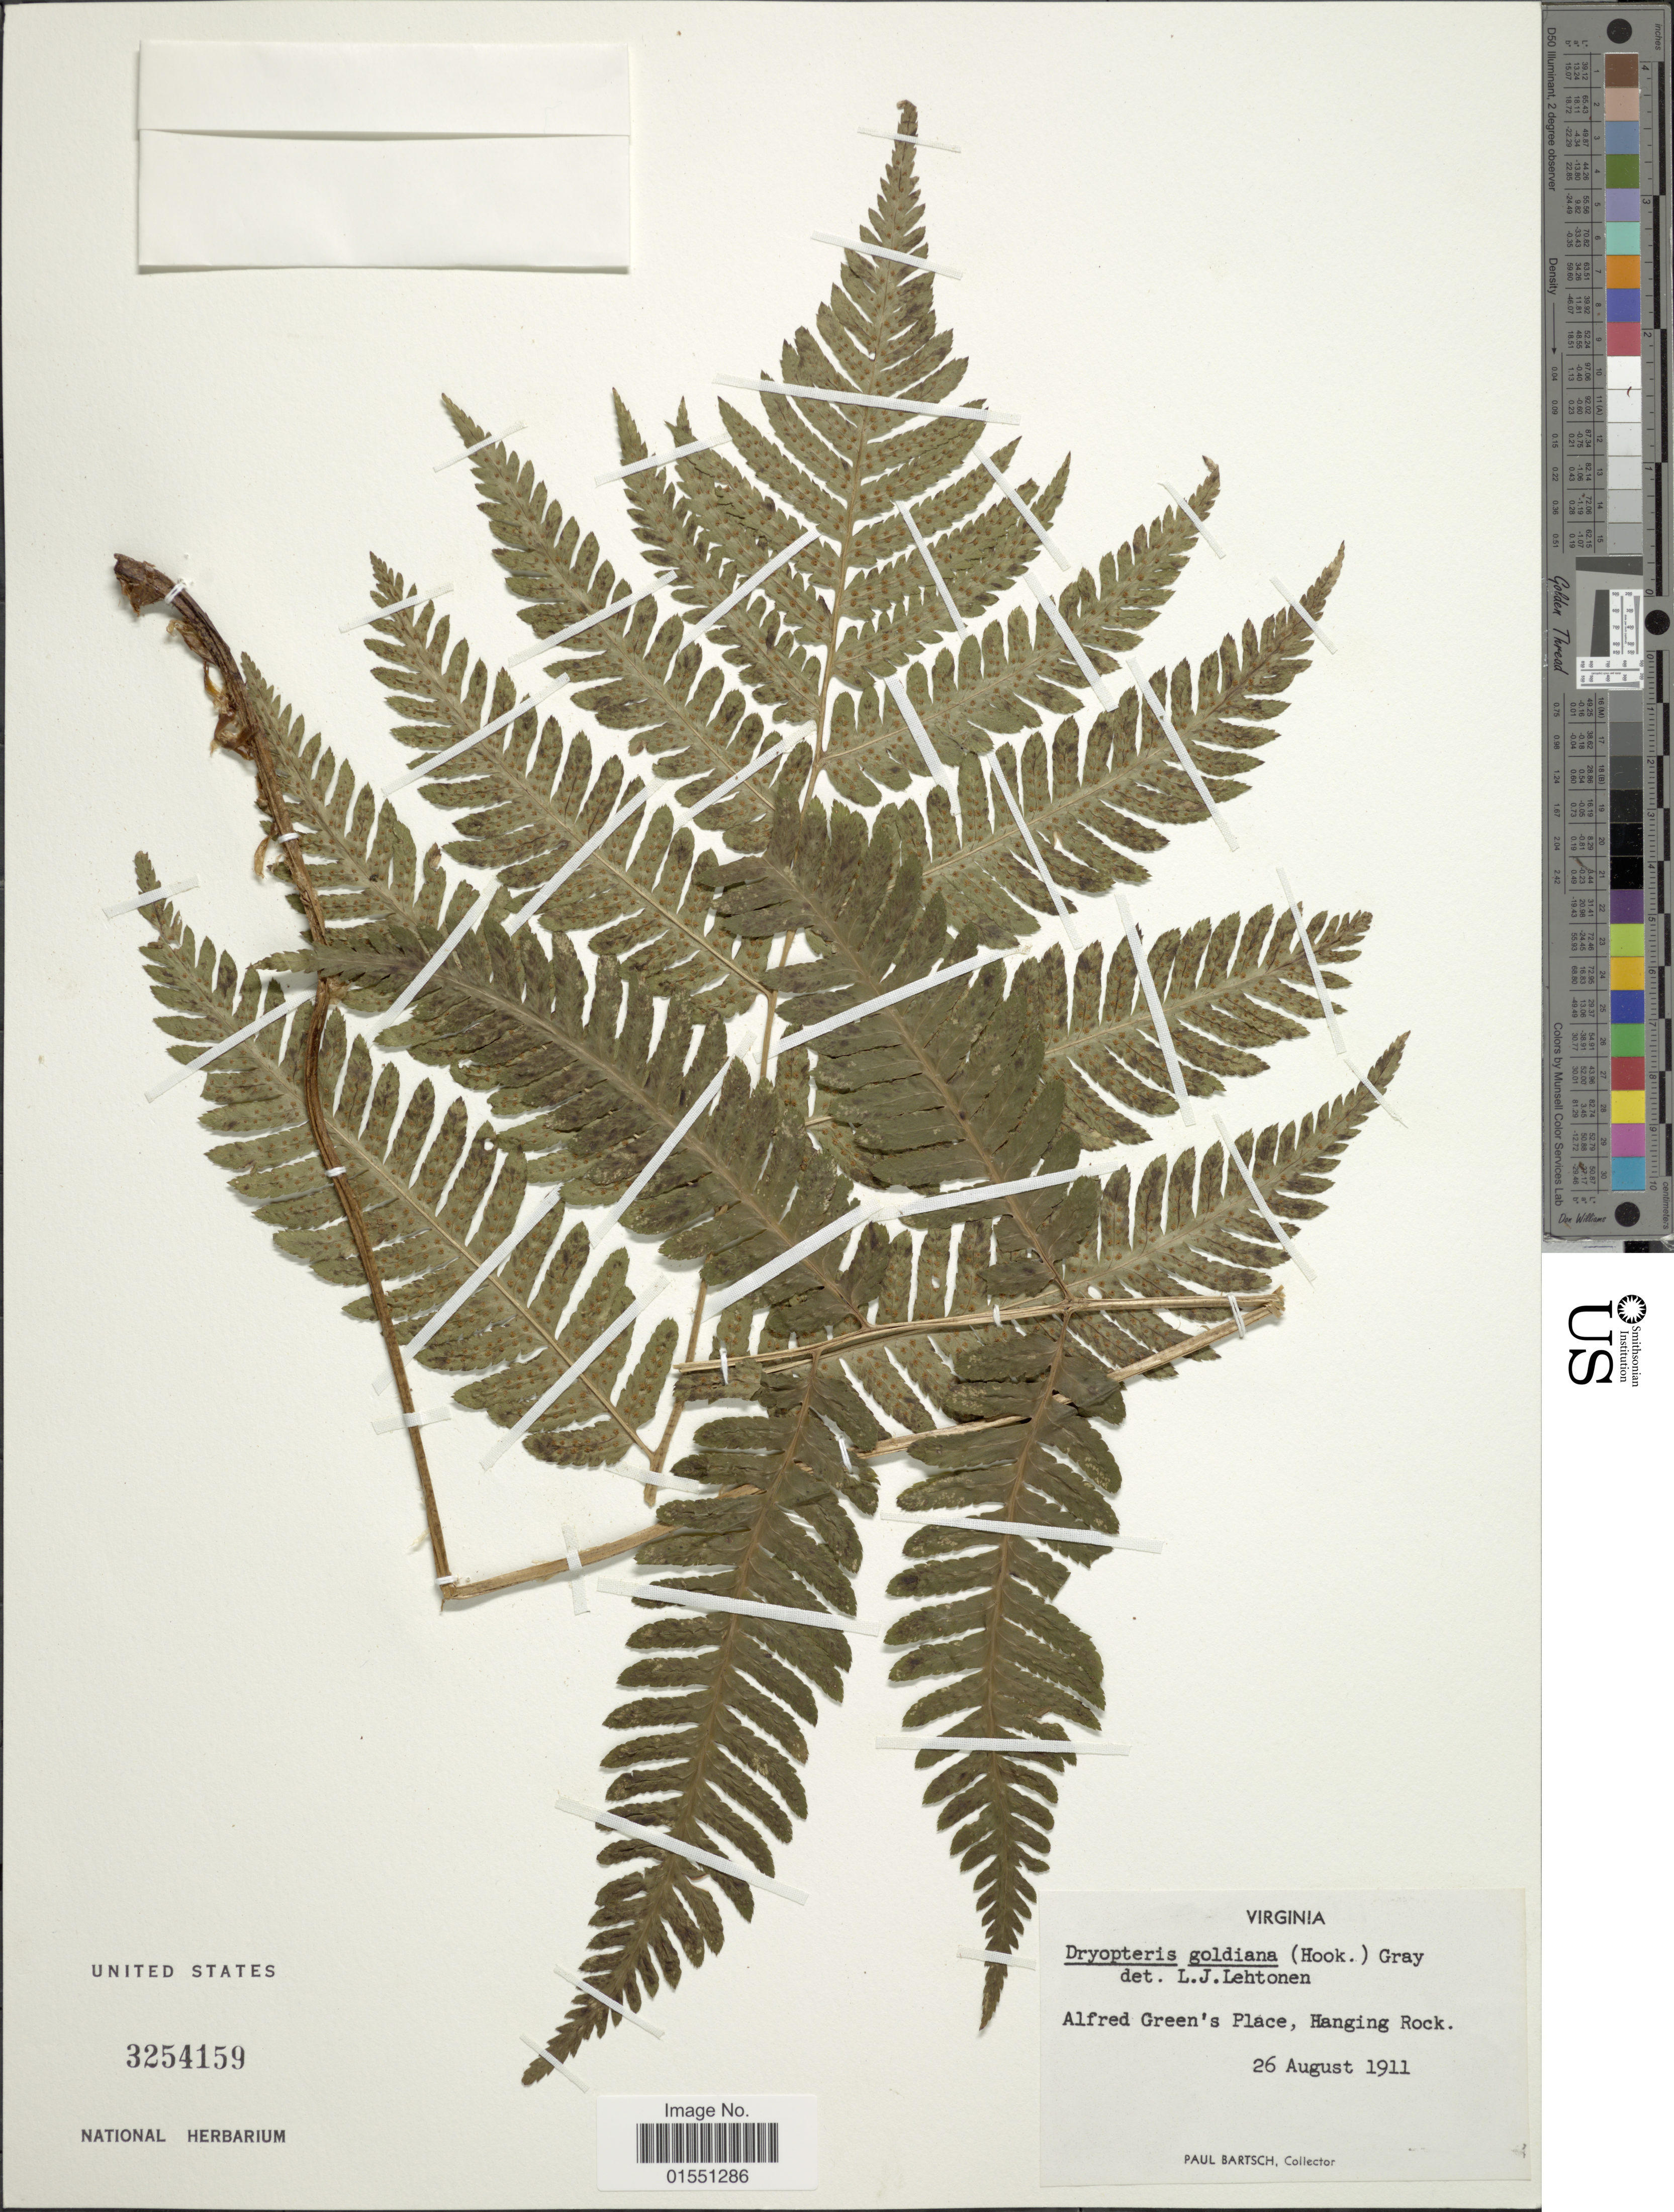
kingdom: Plantae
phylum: Tracheophyta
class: Polypodiopsida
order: Polypodiales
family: Dryopteridaceae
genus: Dryopteris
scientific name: Dryopteris goldiana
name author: (Hook. ex Goldie) A. Gray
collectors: P. Bartsch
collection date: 1911-08-26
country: United States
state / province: Virginia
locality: Alfred Green's Place, Hanging Rock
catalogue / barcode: US 3254159